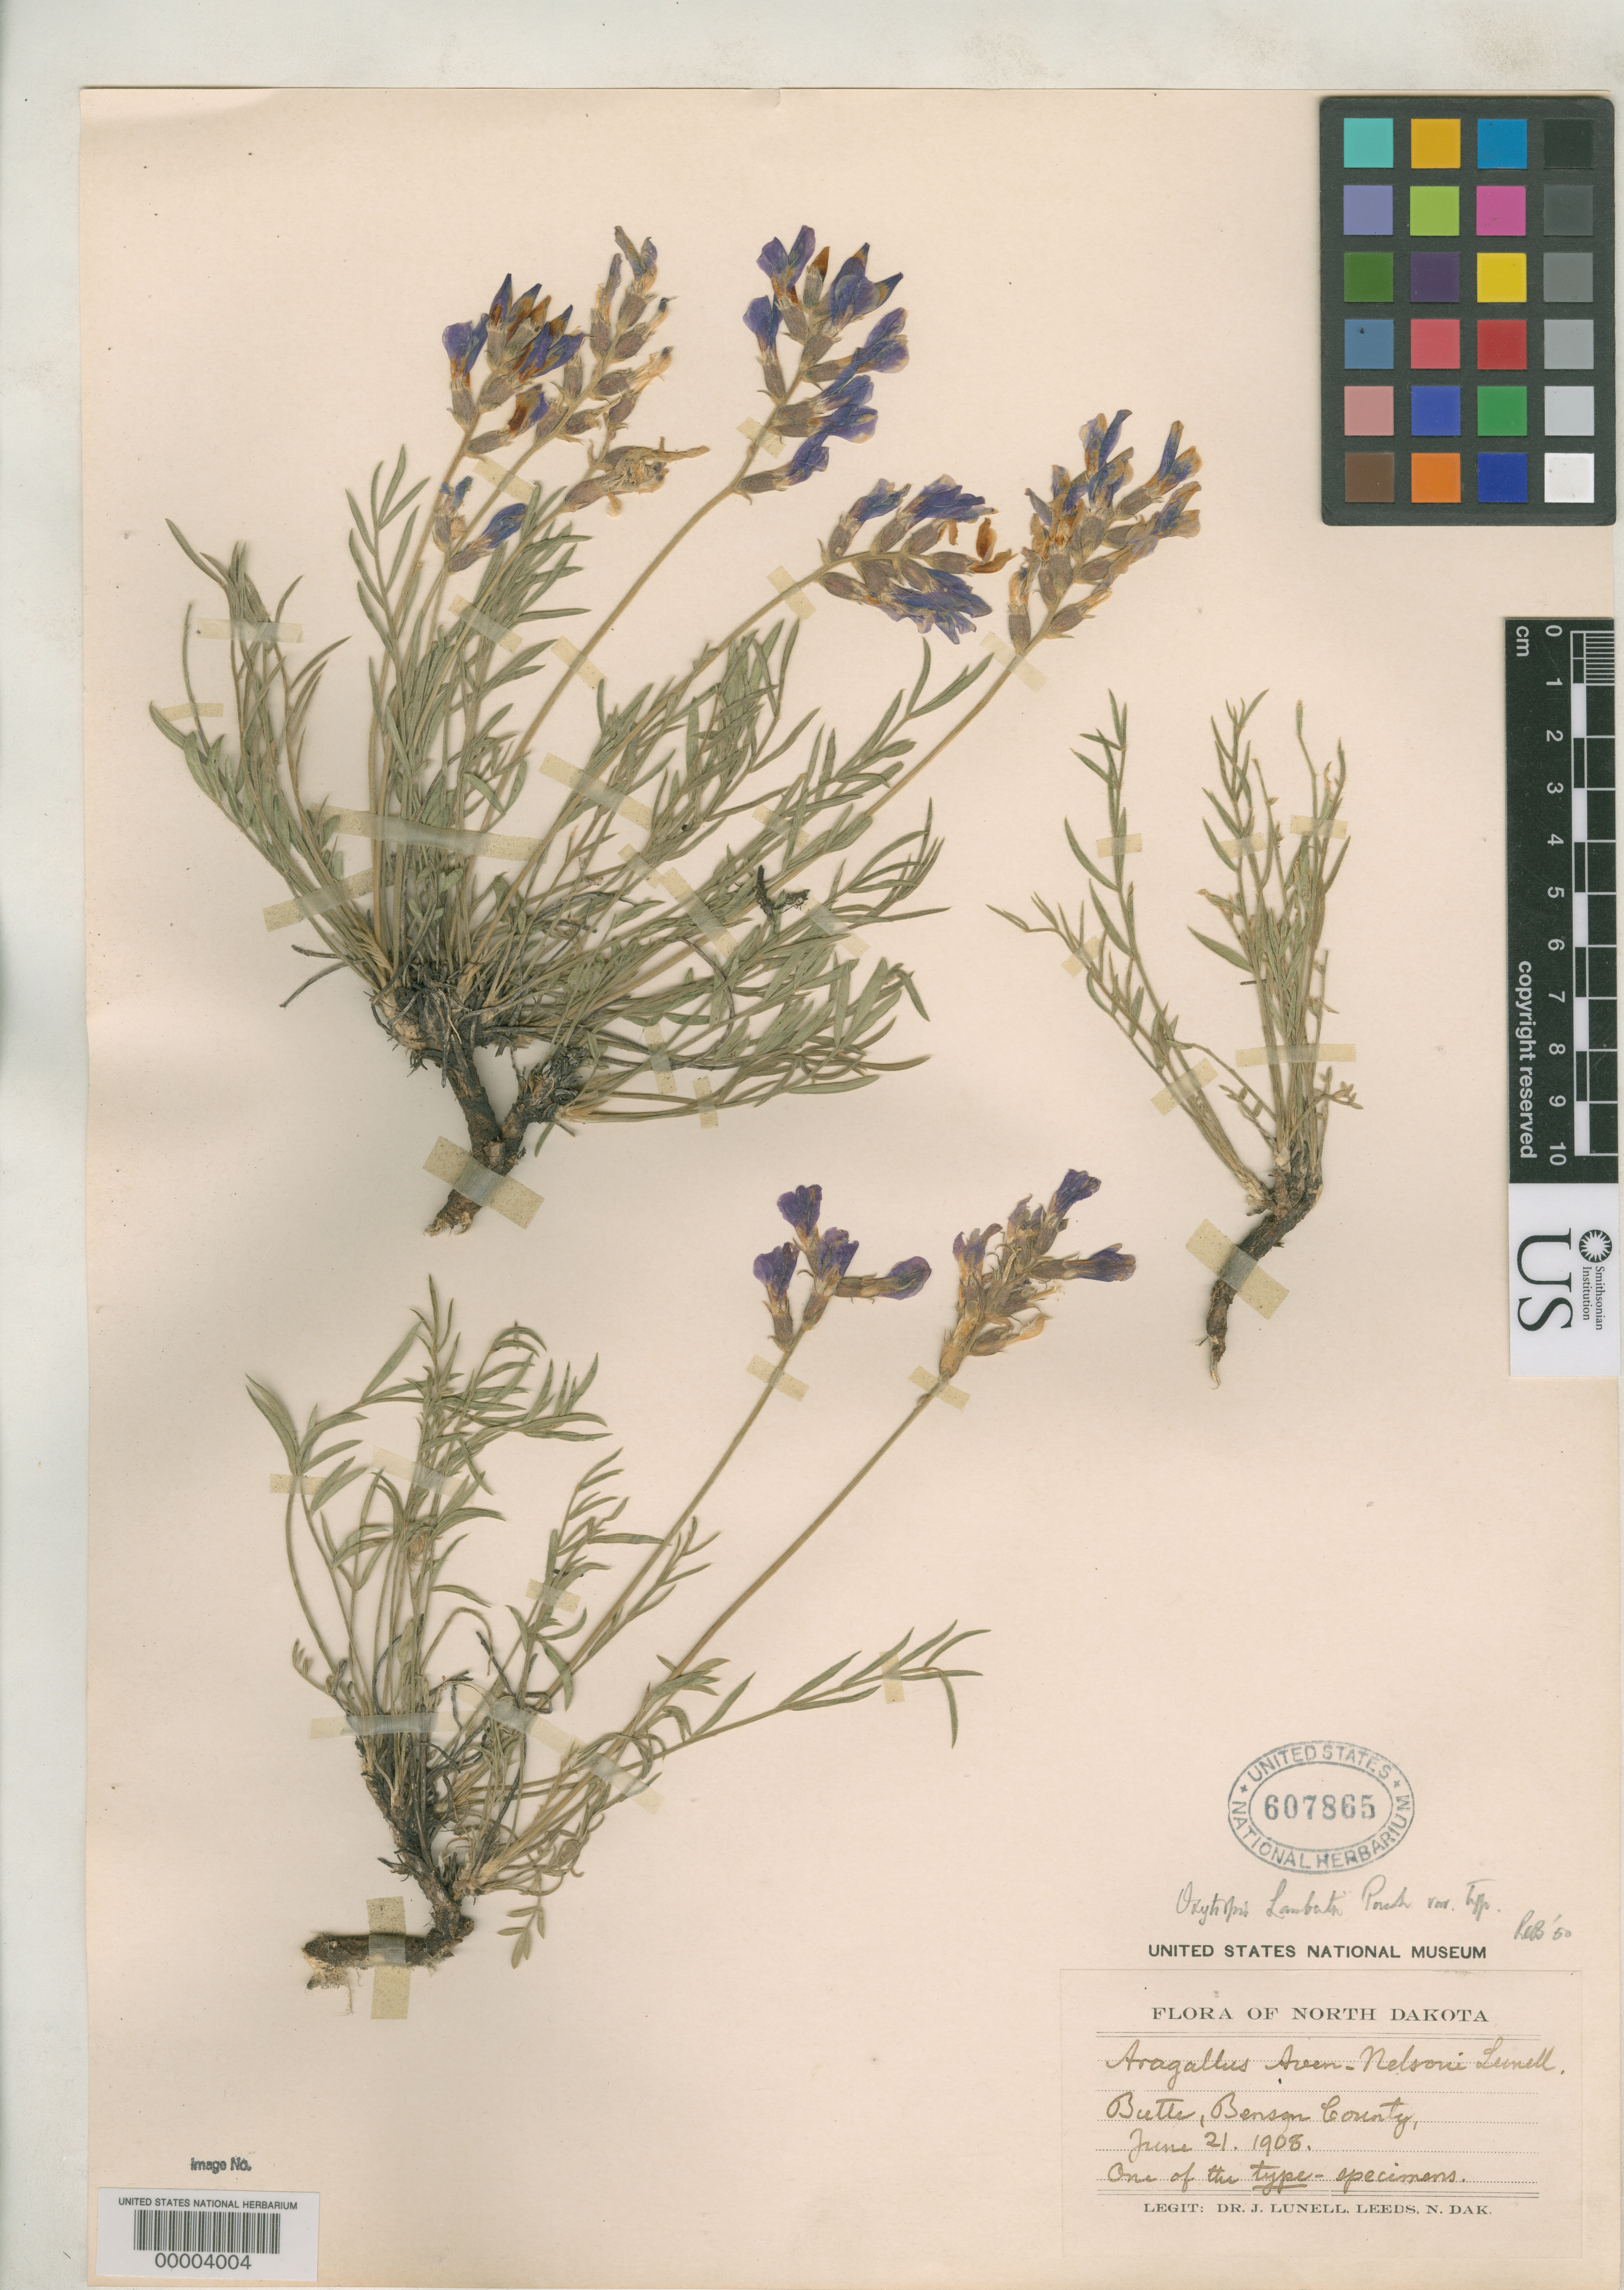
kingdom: Plantae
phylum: Tracheophyta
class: Magnoliopsida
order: Fabales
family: Fabaceae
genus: Aragallus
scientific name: Aragallus aven-nelsonii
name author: Lunell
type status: Isotype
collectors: J. Lunell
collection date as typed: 14 Jun 1908 to 02 Jul 1908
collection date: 1908-06-14/1908-07-02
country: United States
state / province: North Dakota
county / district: Benson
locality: Butte.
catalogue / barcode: US 607865